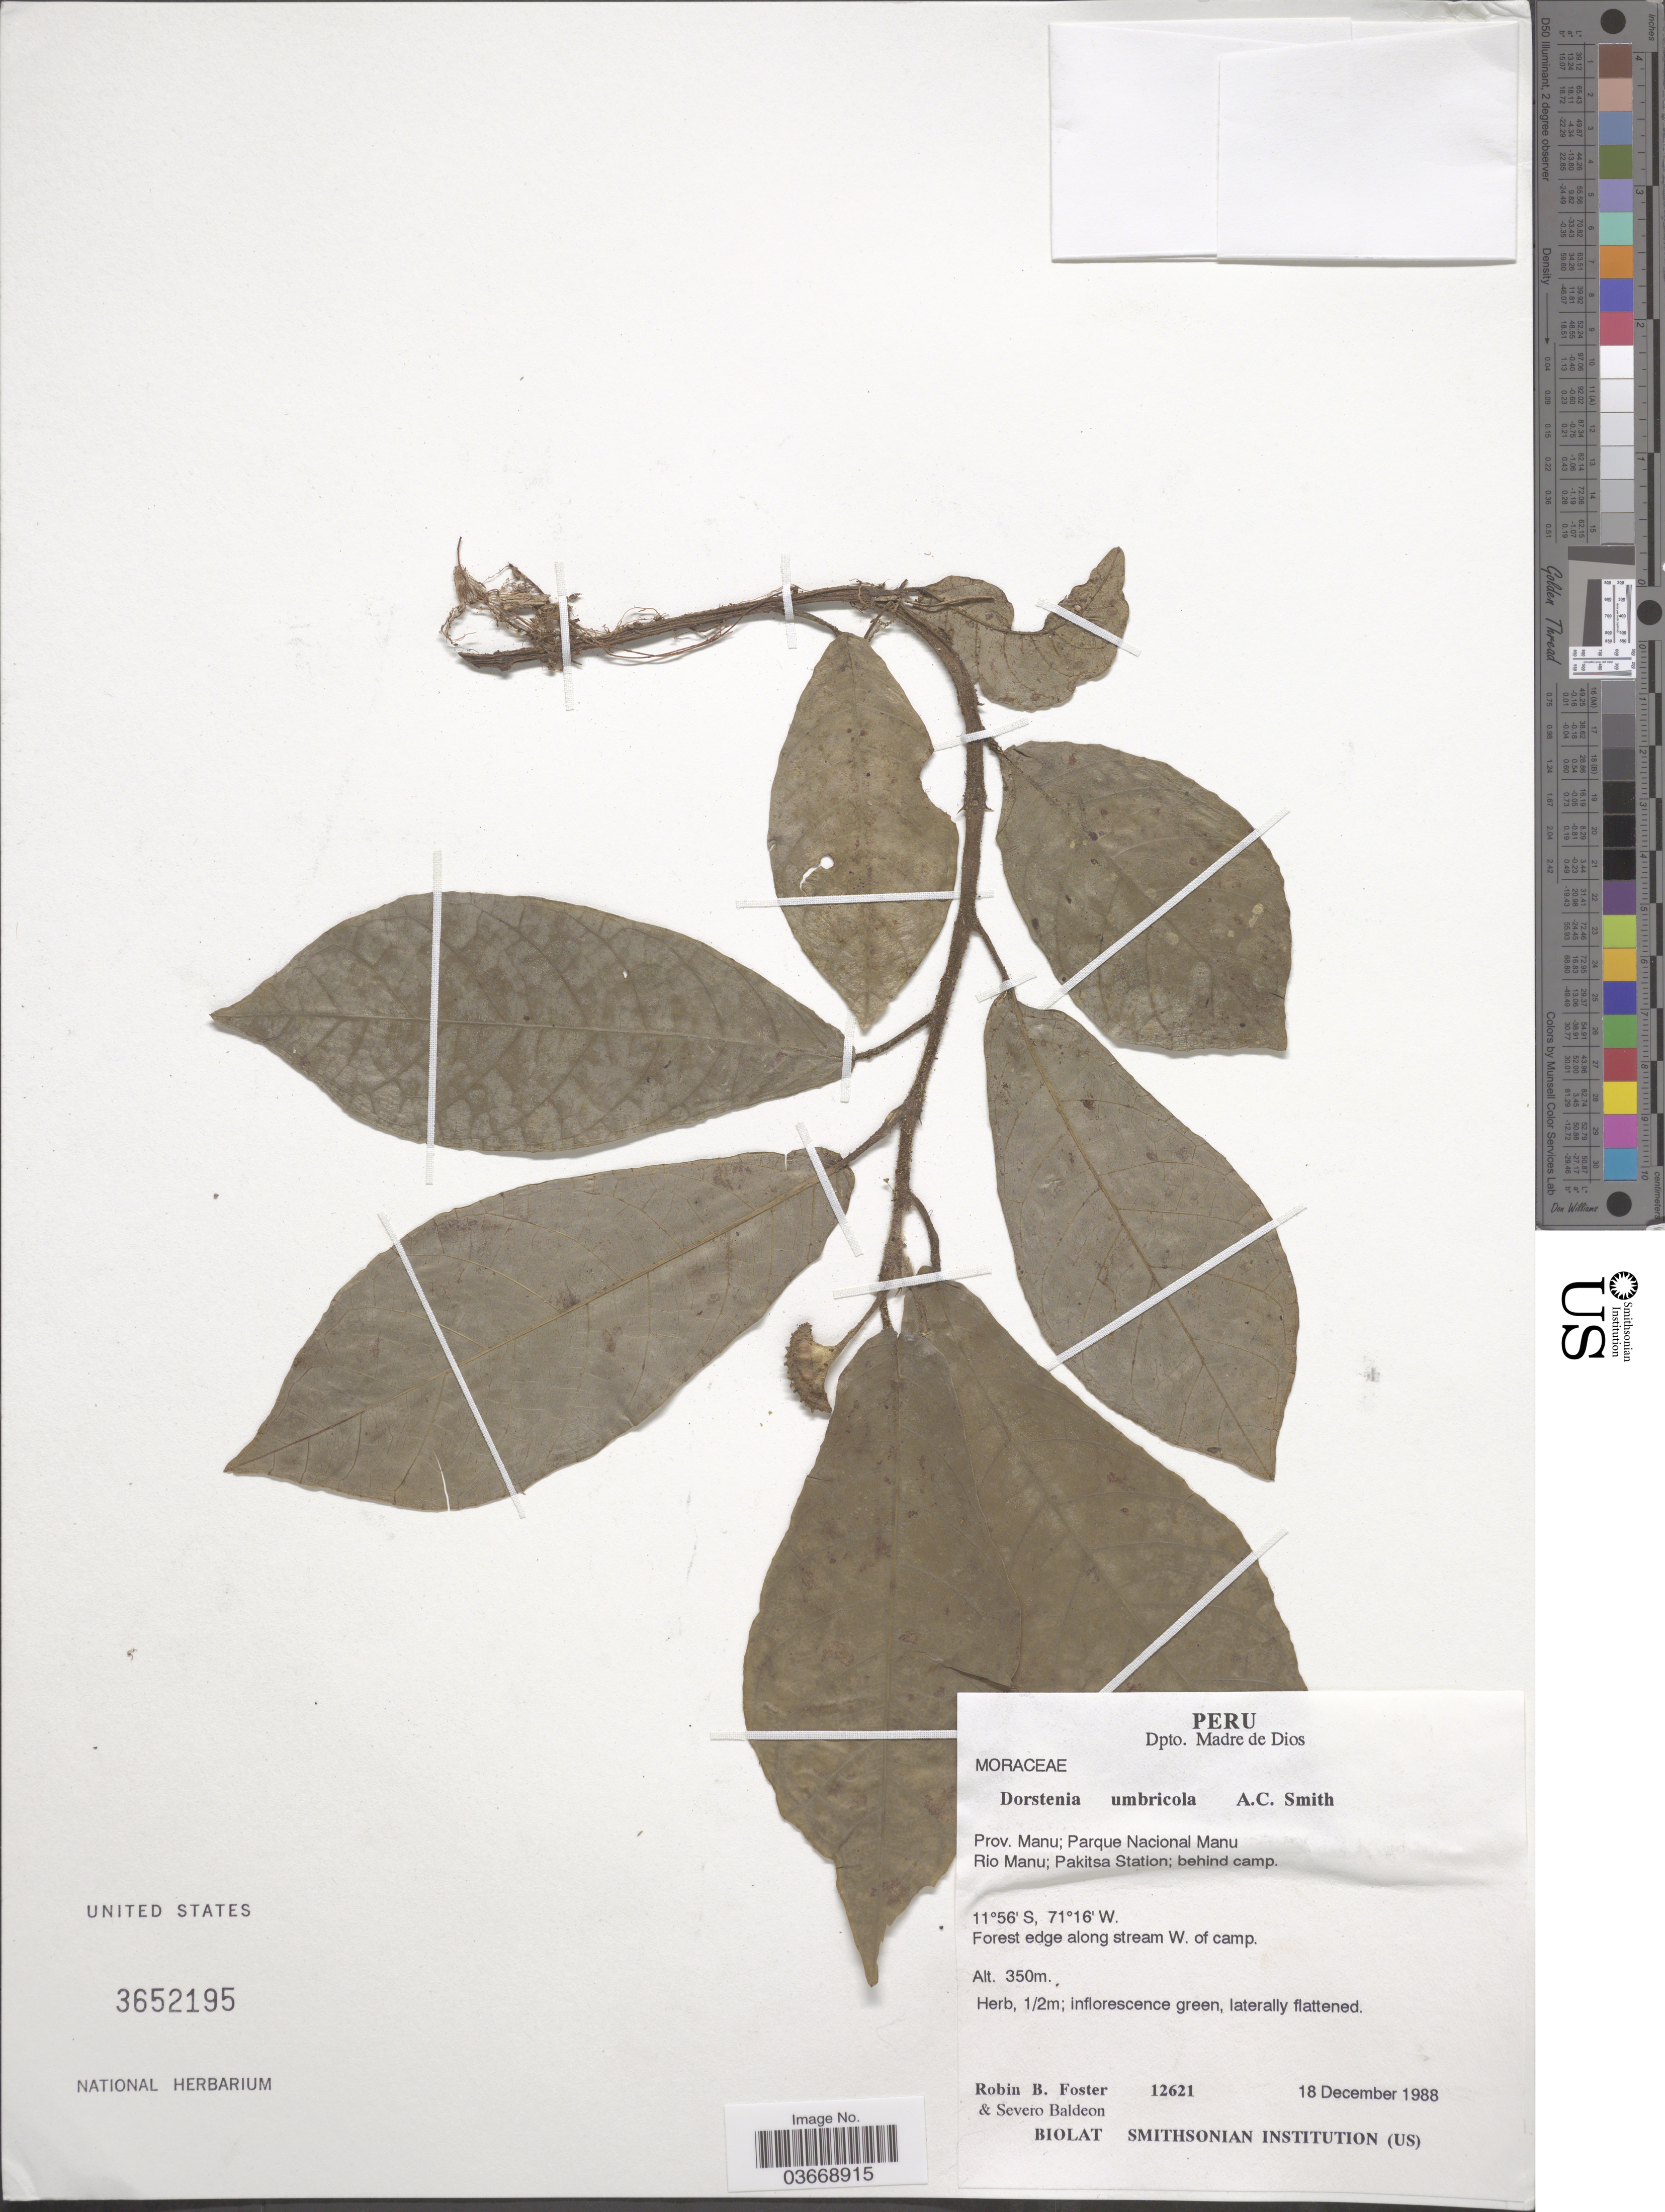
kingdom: Plantae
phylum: Tracheophyta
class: Magnoliopsida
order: Rosales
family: Moraceae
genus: Dorstenia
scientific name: Dorstenia umbricola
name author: A.C. Sm.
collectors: R. B. Foster & S. Baldeon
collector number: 12621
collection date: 1988-12-18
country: Peru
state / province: Madre de Dios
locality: Dpto. Madre de Dios. Prov. Manu; Parque Nacional Manu. Rio Manu; Pakitsa Station; behind camp. Forest edge along stream W. of camp.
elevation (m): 350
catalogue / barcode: US 3652195